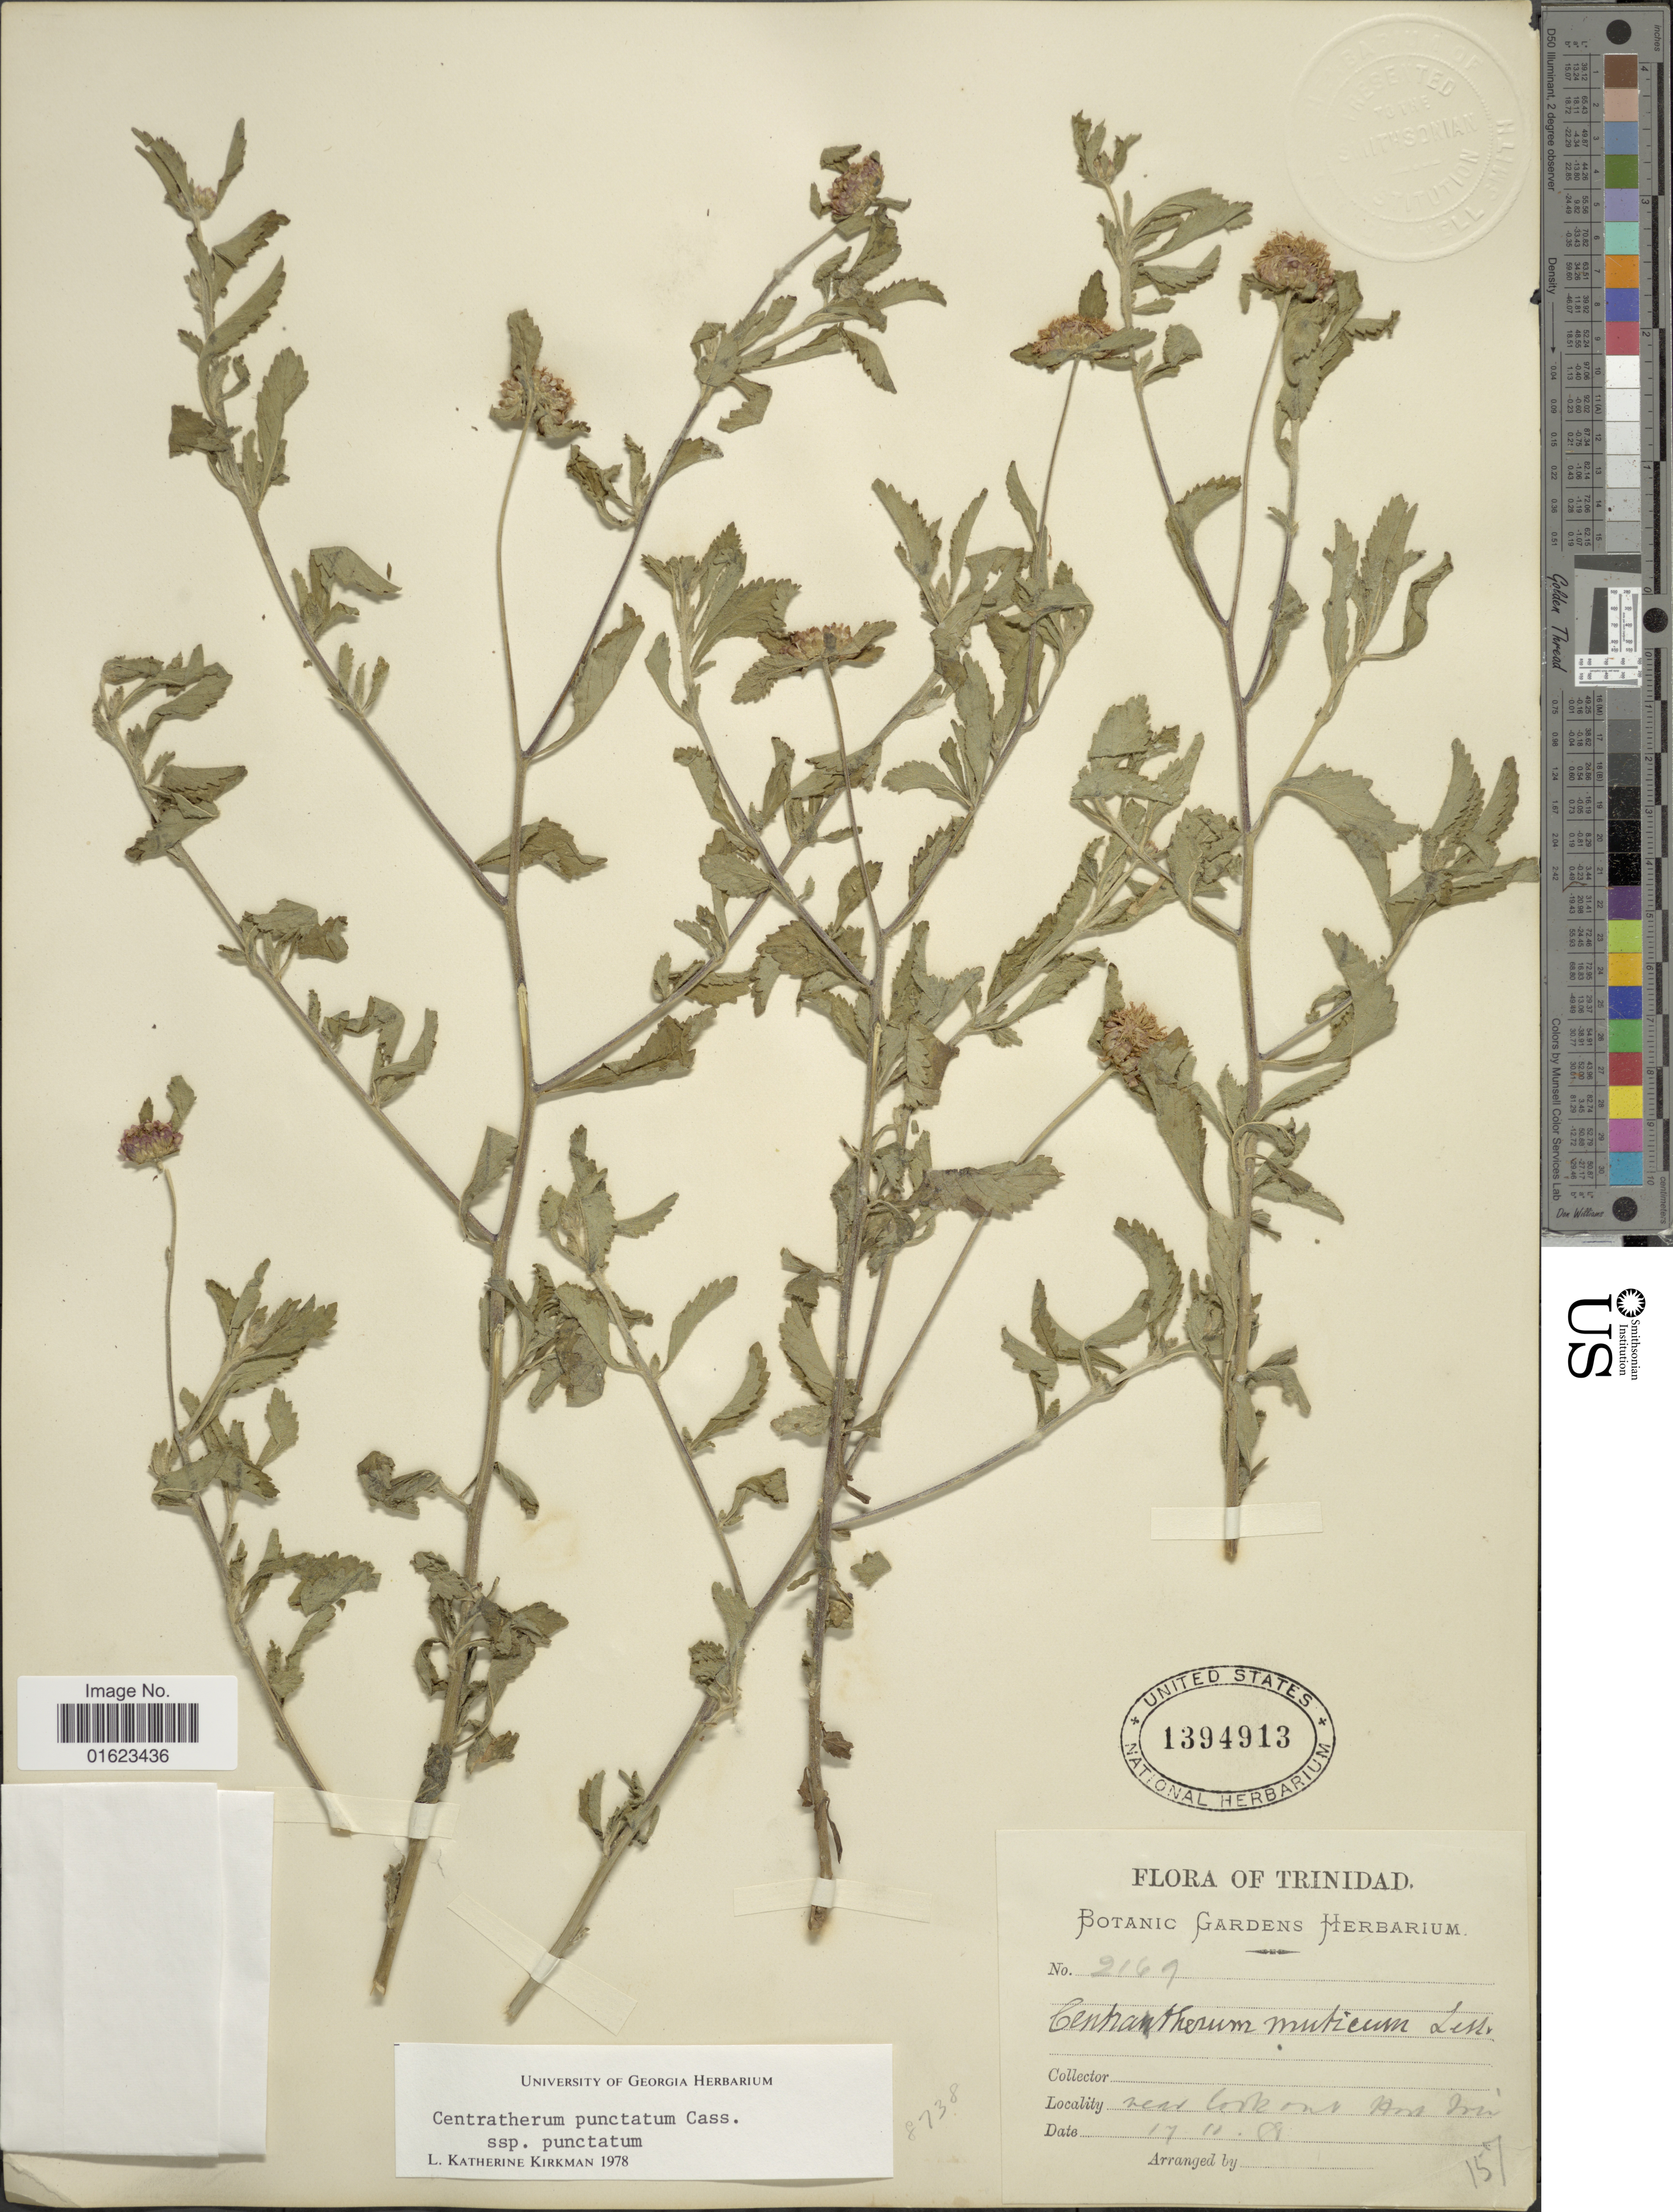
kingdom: Plantae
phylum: Tracheophyta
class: Magnoliopsida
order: Asterales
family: Asteraceae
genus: Centratherum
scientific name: Centratherum punctatum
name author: Cass.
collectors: Botanic Gardens Herbarium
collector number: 2169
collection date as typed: Transcribed d/m/y: 17/10/69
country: Trinidad and Tobago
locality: Trinidad. Near Cook ont Hort Trin. [interpreted]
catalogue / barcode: US 1394913